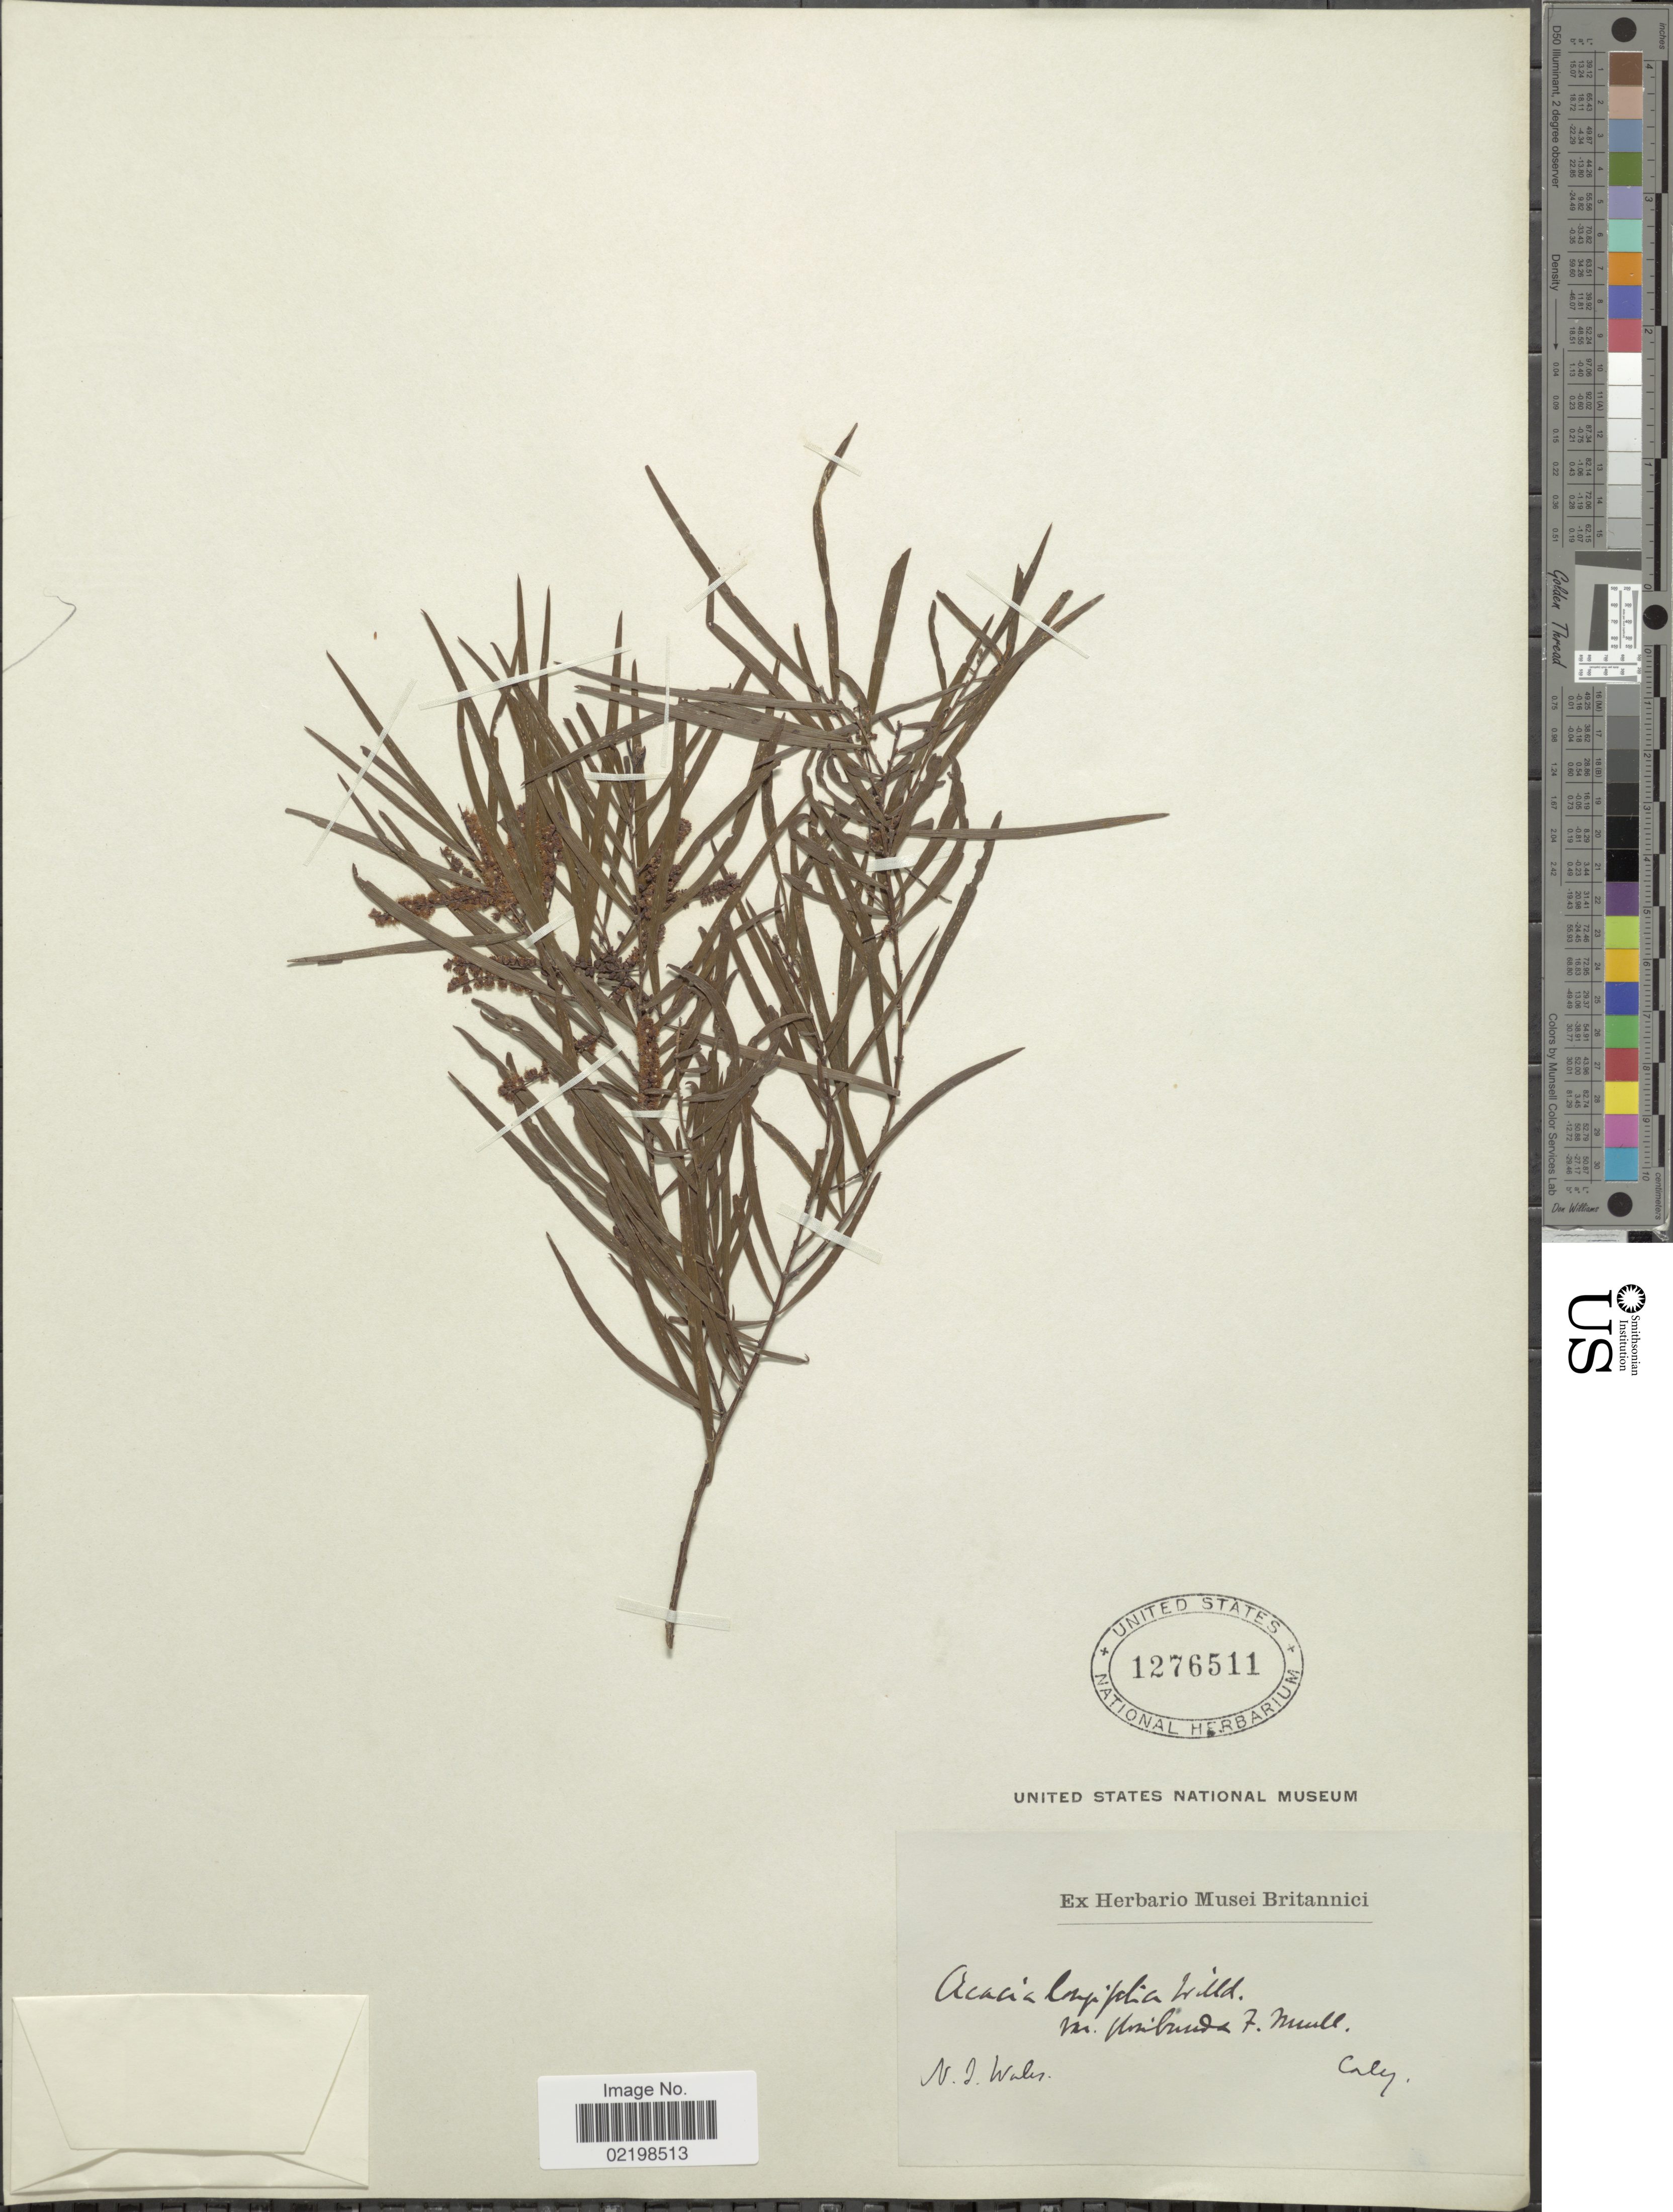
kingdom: Plantae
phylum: Tracheophyta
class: Magnoliopsida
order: Fabales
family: Fabaceae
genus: Acacia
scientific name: Acacia floribunda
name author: Willd.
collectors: -. Caley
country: Australia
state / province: New South Wales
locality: N. S. Wales.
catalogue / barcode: US 1276511